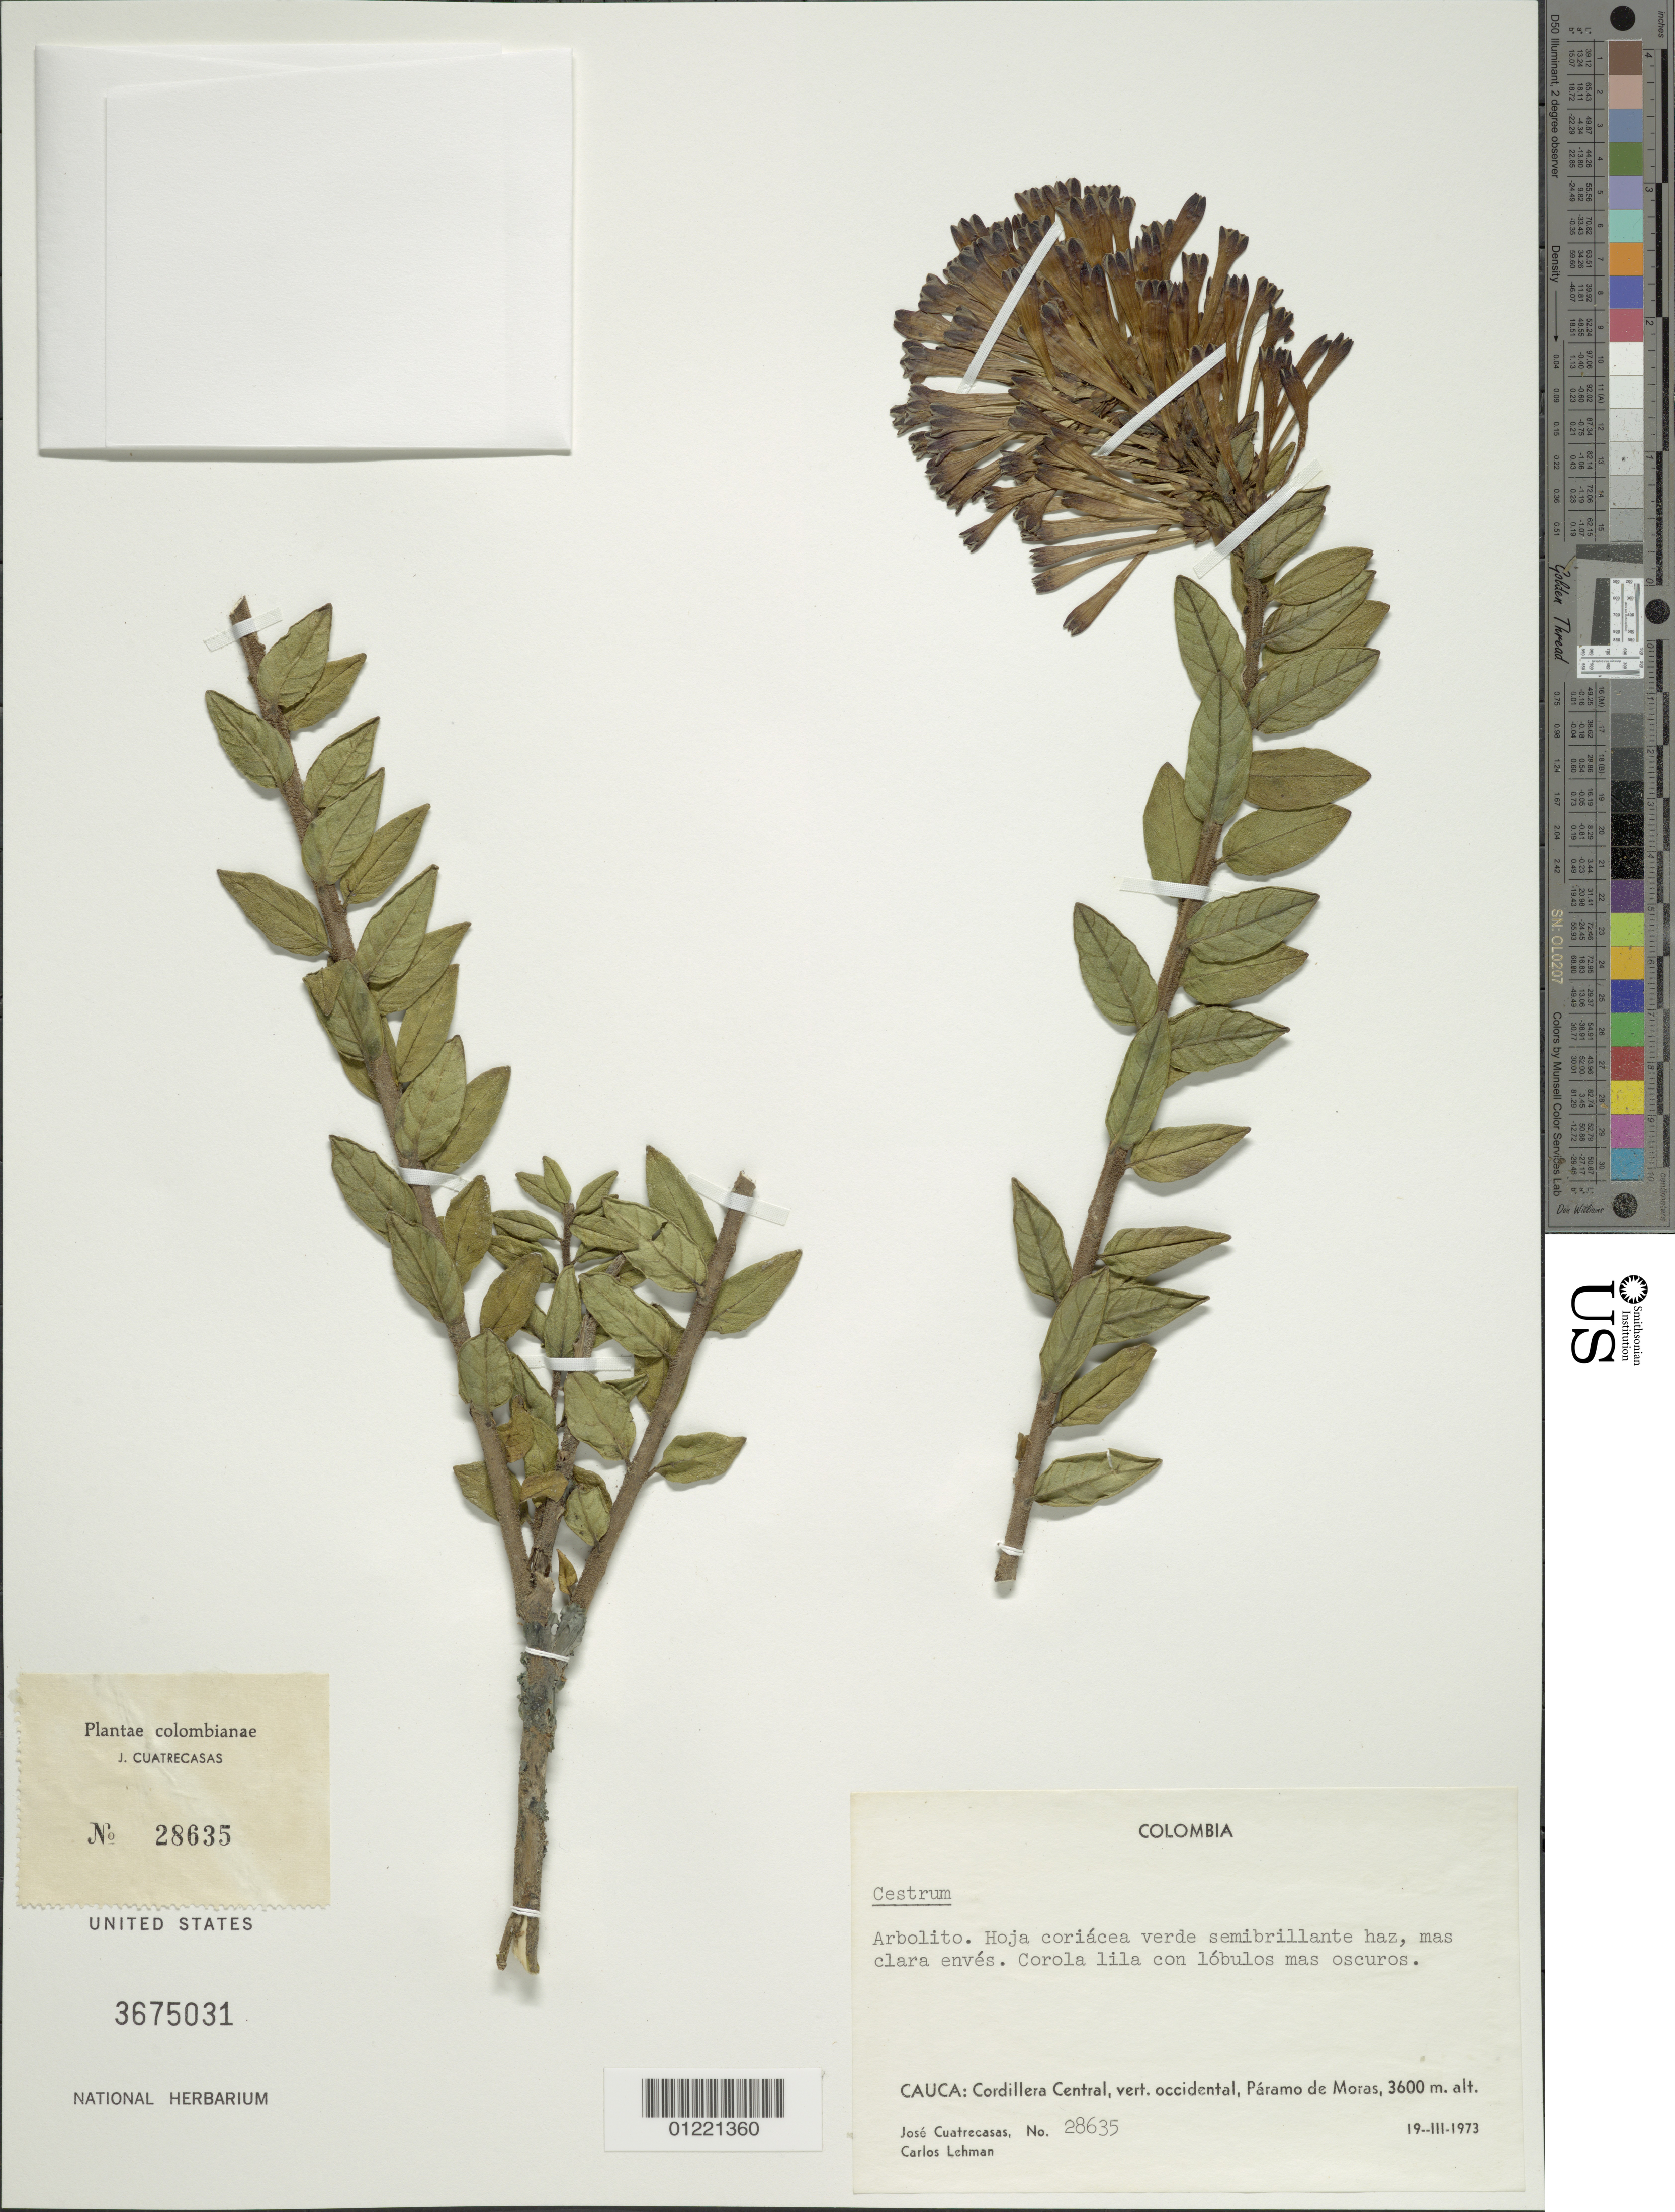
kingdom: Plantae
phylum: Tracheophyta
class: Magnoliopsida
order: Solanales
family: Solanaceae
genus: Cestrum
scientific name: Cestrum sp.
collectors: J. Cuatrecasas & C. Lehman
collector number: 28635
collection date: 1973-03-19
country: Colombia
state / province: Cauca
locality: Cordillera Central, vert. occidental, Páramo de Moras.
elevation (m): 3600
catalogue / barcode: US 3675031